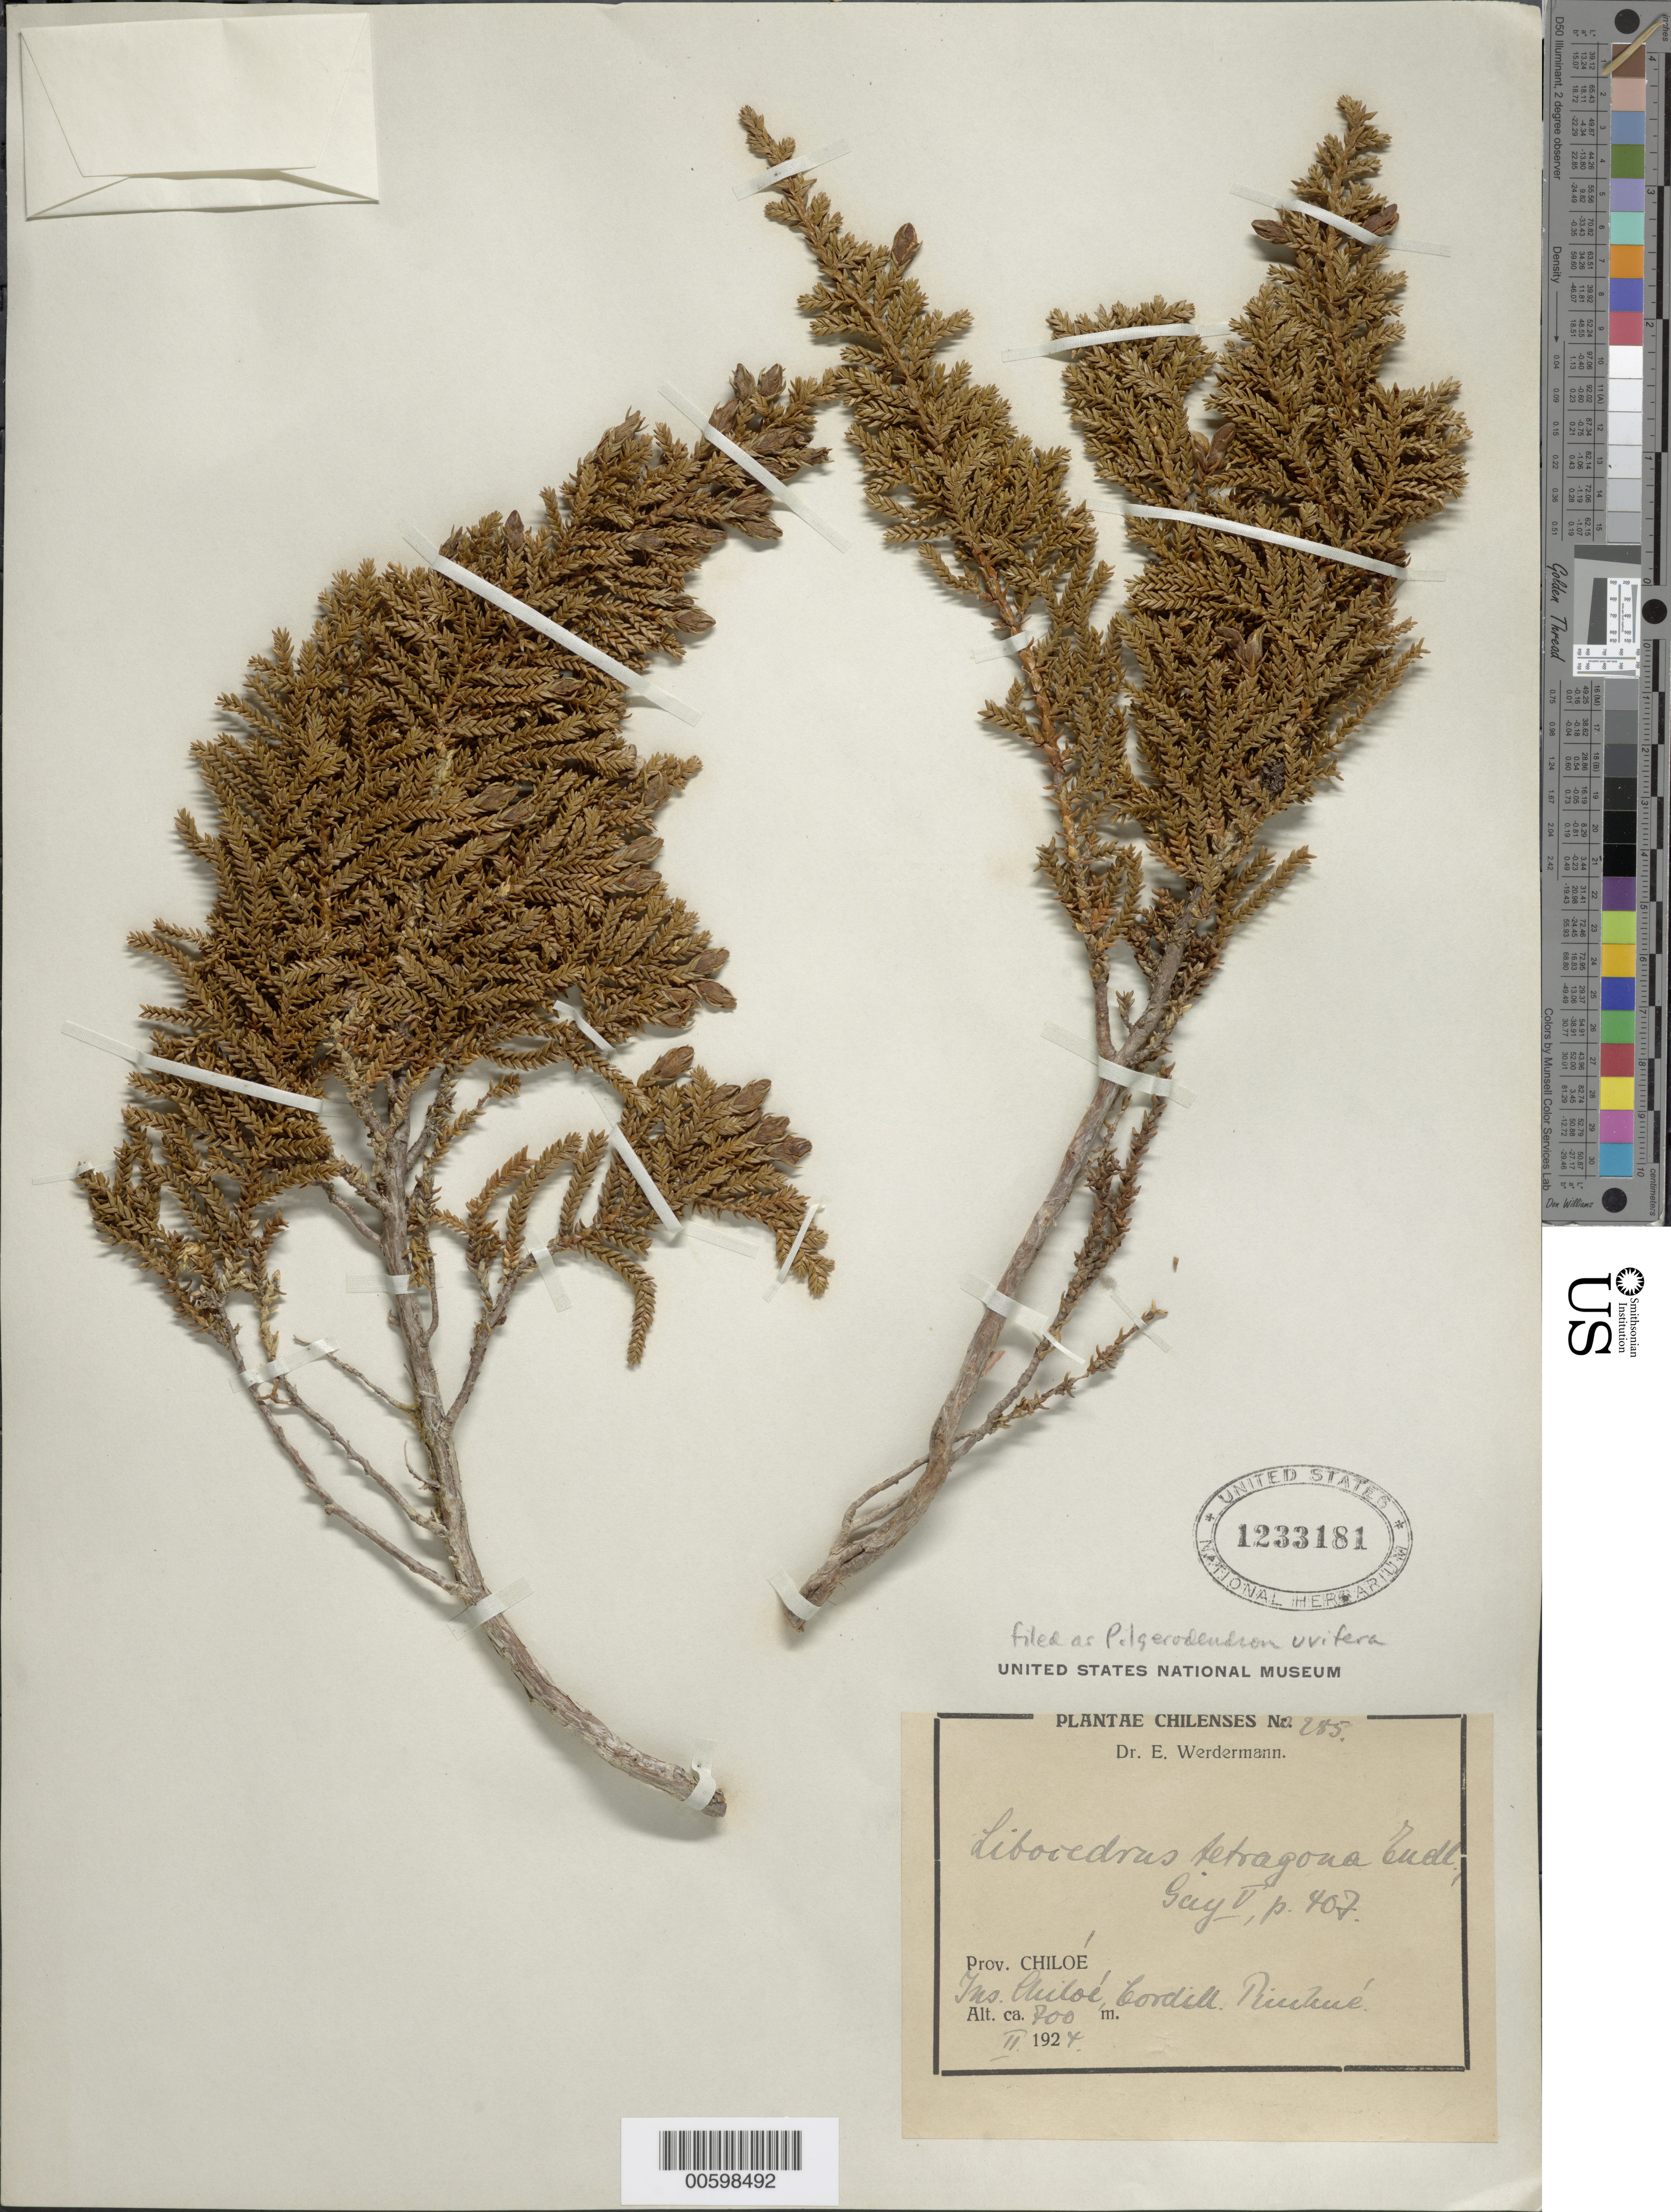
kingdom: Plantae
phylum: Tracheophyta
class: Pinopsida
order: Pinales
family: Cupressaceae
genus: Pilgerodendron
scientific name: Pilgerodendron uviferum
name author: Florin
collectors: E. Verdermann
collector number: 285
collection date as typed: Feb 1924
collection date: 1924-02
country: Chile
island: Chiloé Island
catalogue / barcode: US 1233181